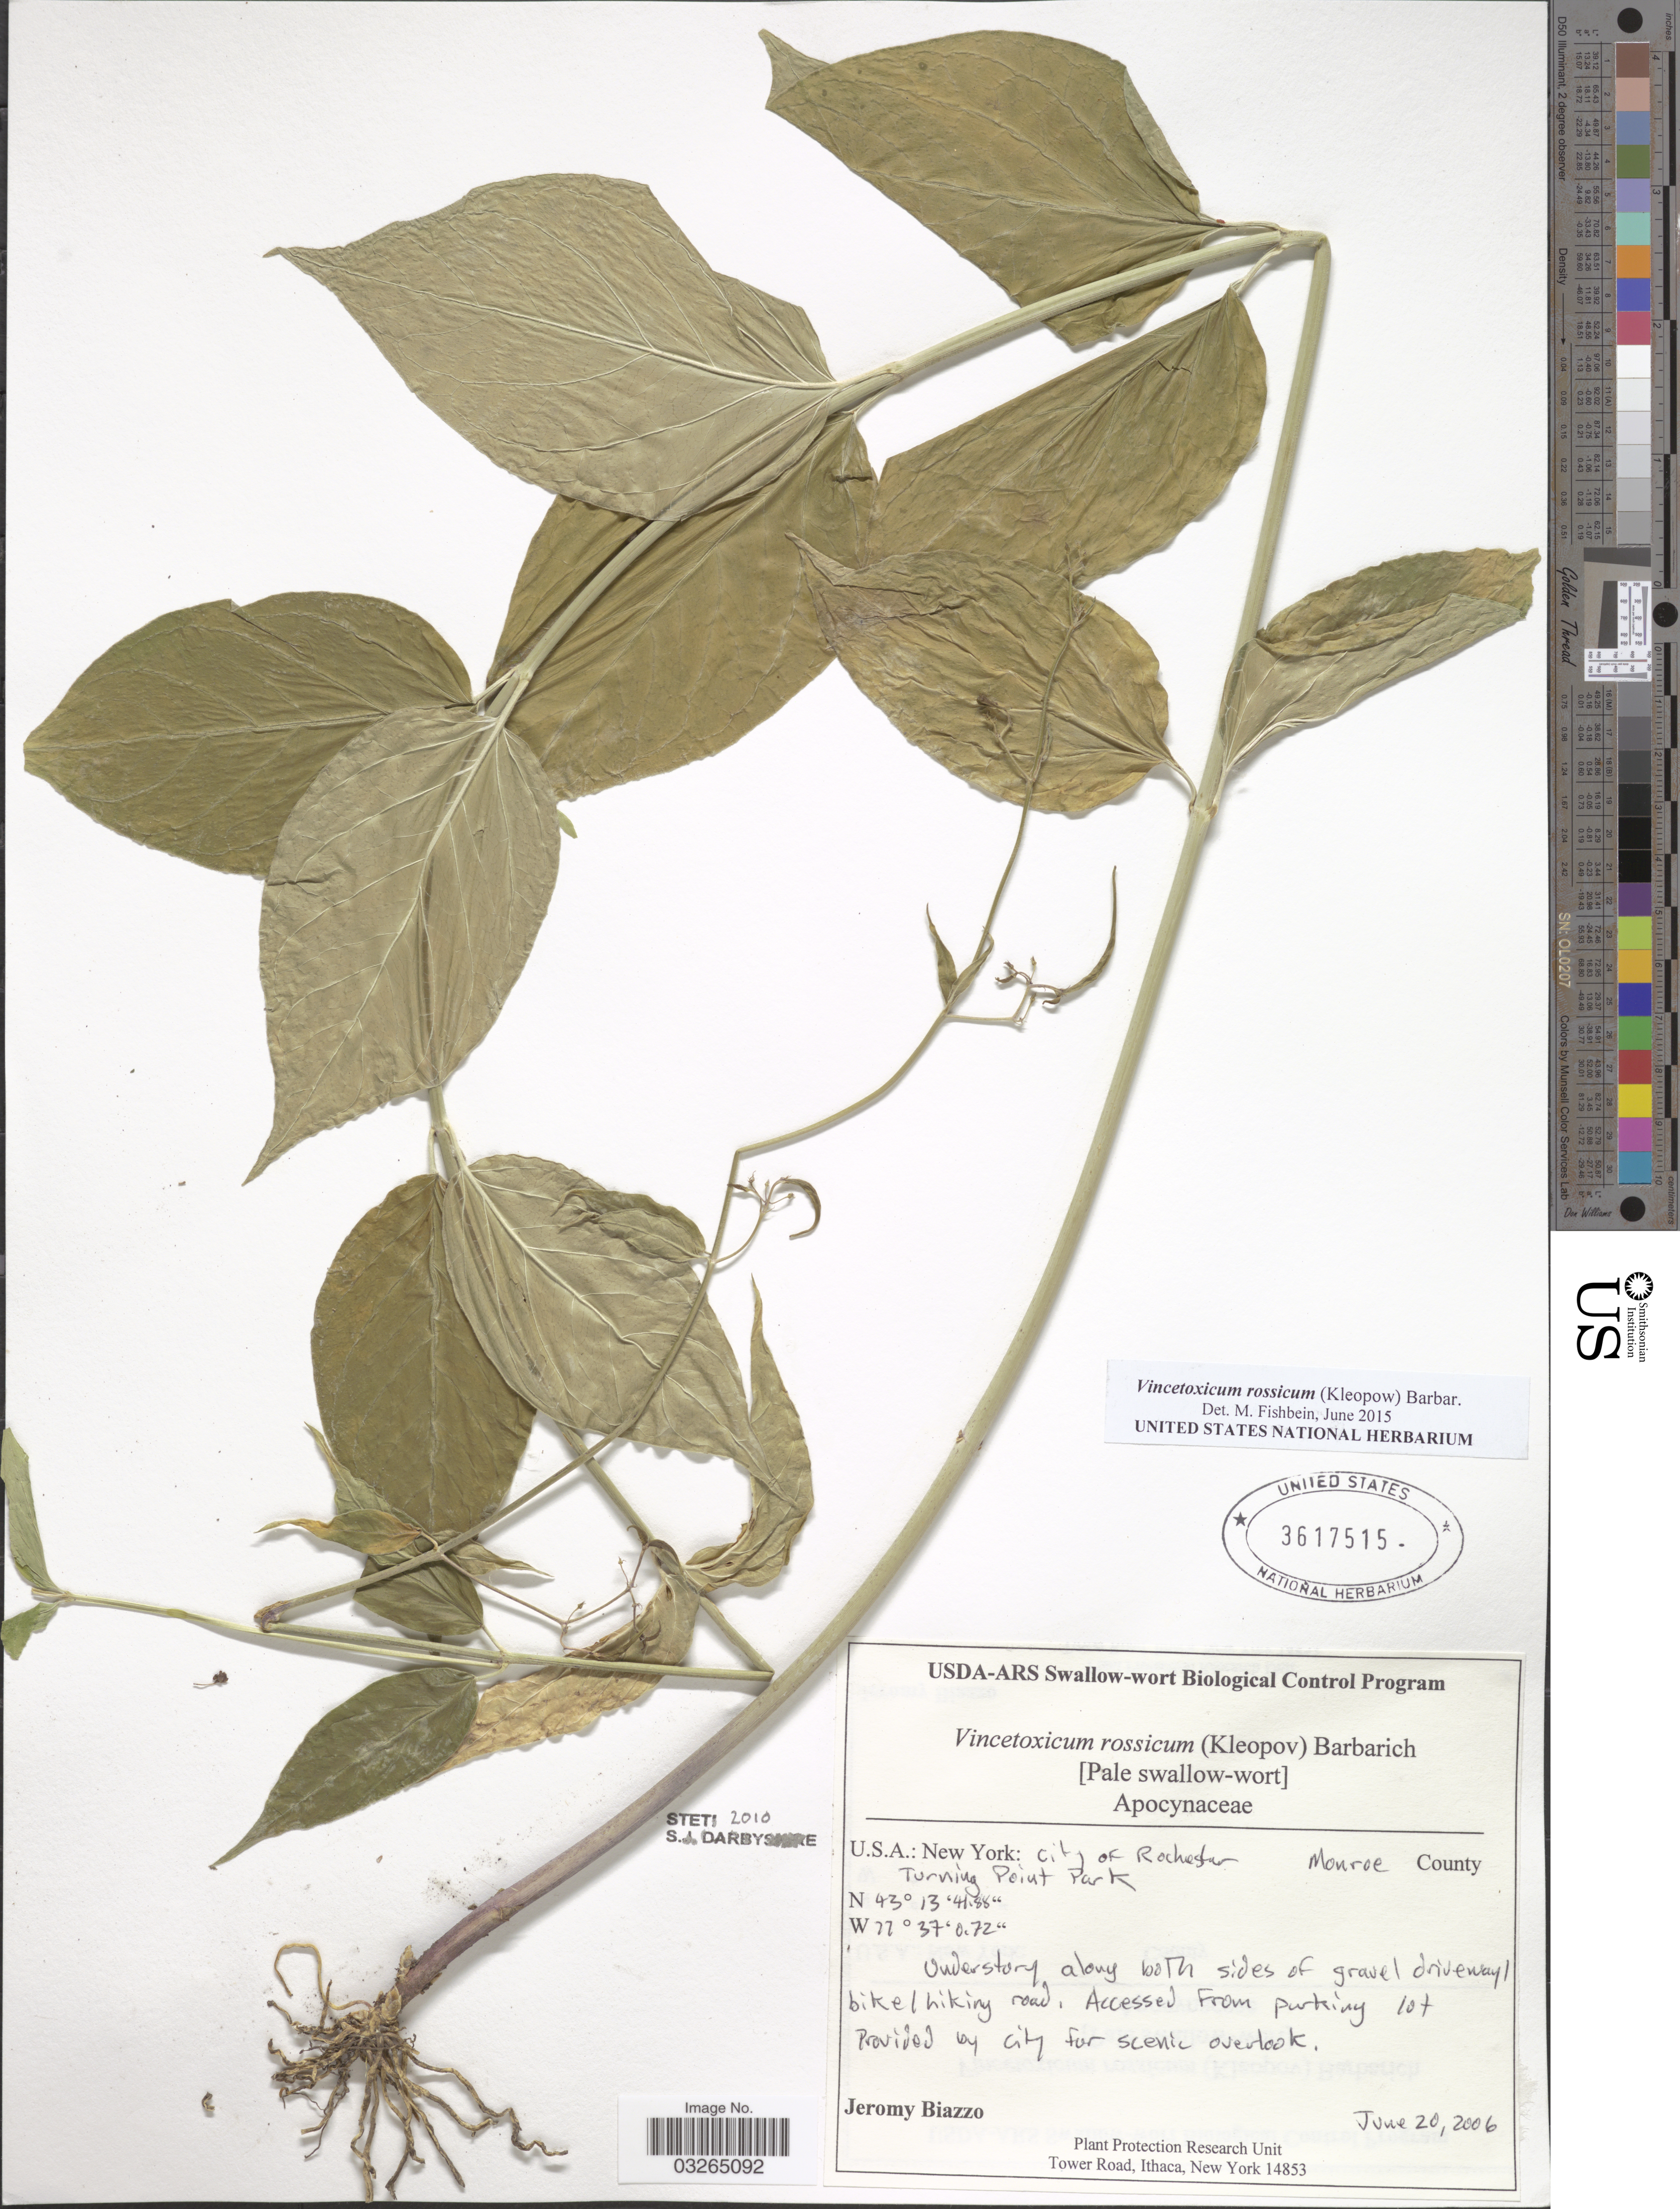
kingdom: Plantae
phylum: Tracheophyta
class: Magnoliopsida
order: Gentianales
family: Apocynaceae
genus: Vincetoxicum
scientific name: Vincetoxicum rossicum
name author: Barbar.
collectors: J. Biazzo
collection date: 2006-06-20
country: United States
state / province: New York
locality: City of Rochester, Monroe County, Turning Point Park.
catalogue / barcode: US 3617515